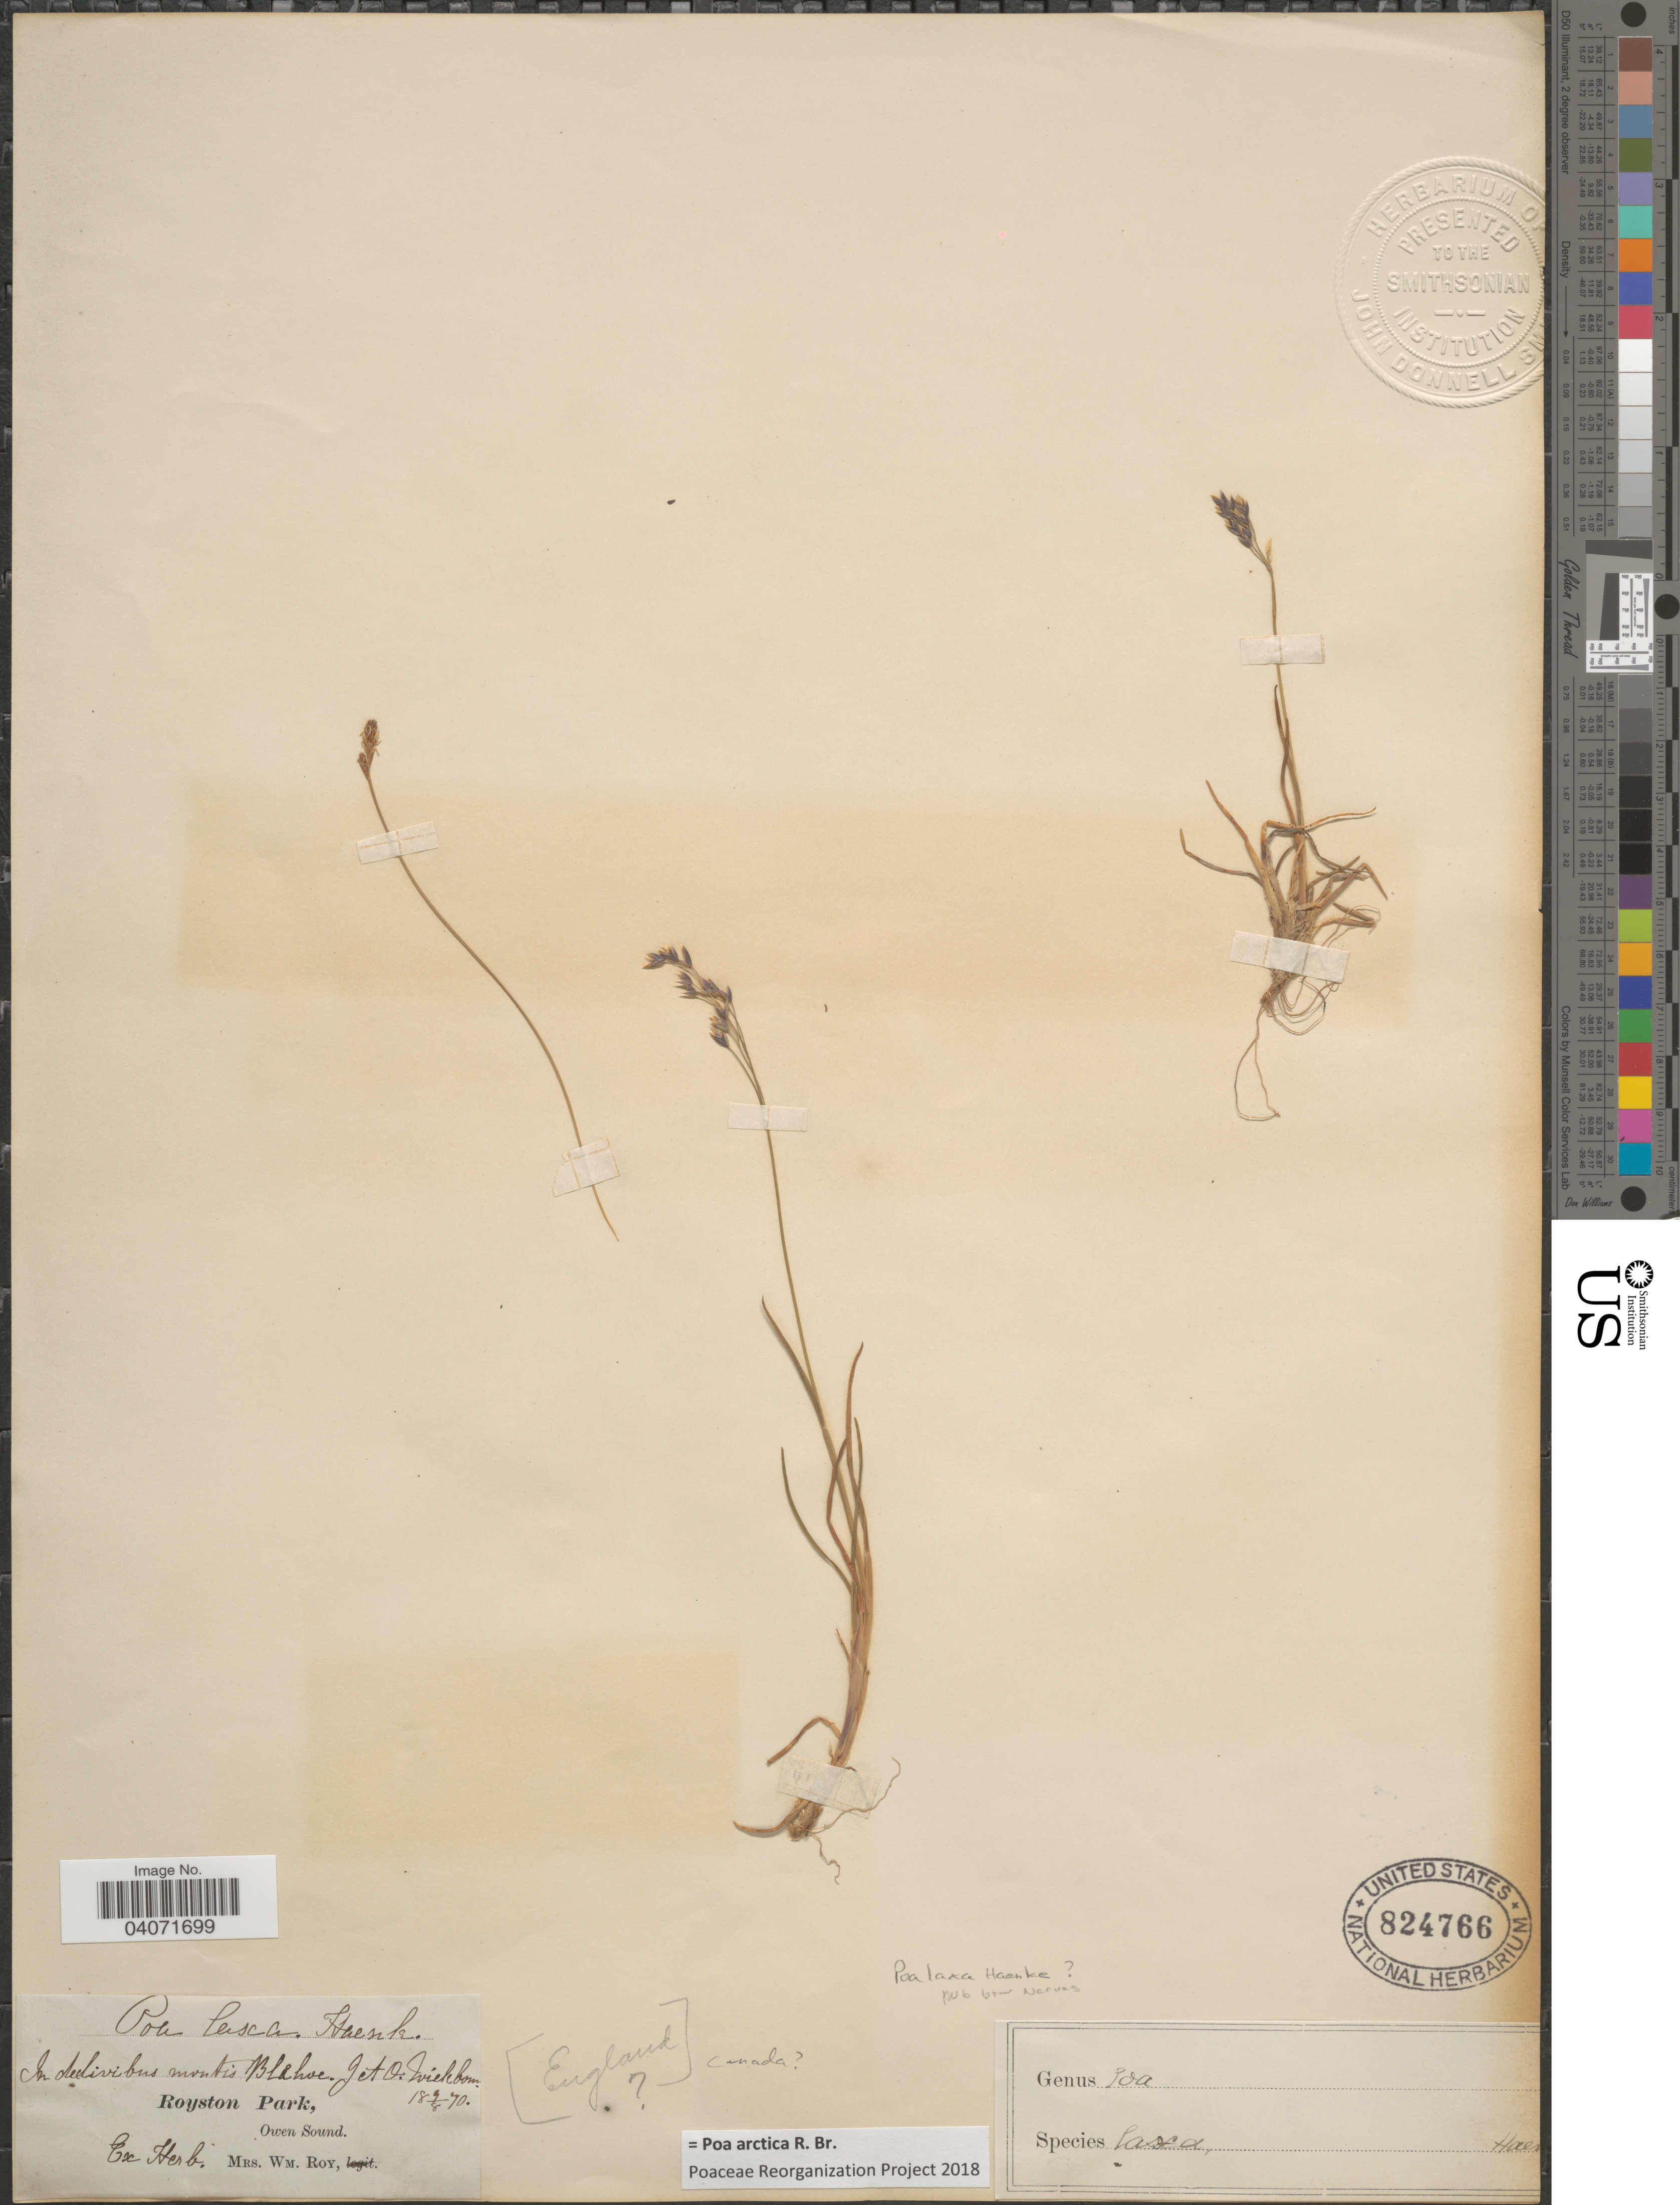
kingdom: Plantae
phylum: Tracheophyta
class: Liliopsida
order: Poales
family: Poaceae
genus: Poa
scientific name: Poa arctica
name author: R. Br.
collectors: Ex Herb. Mrs. Wm. Roy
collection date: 1870-08-09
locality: In declivibus montis Blåhoe. J et O. Wiekbom. [interpreted] Royston Park, Owen Sound. England [unsure placement].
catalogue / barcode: US 824766